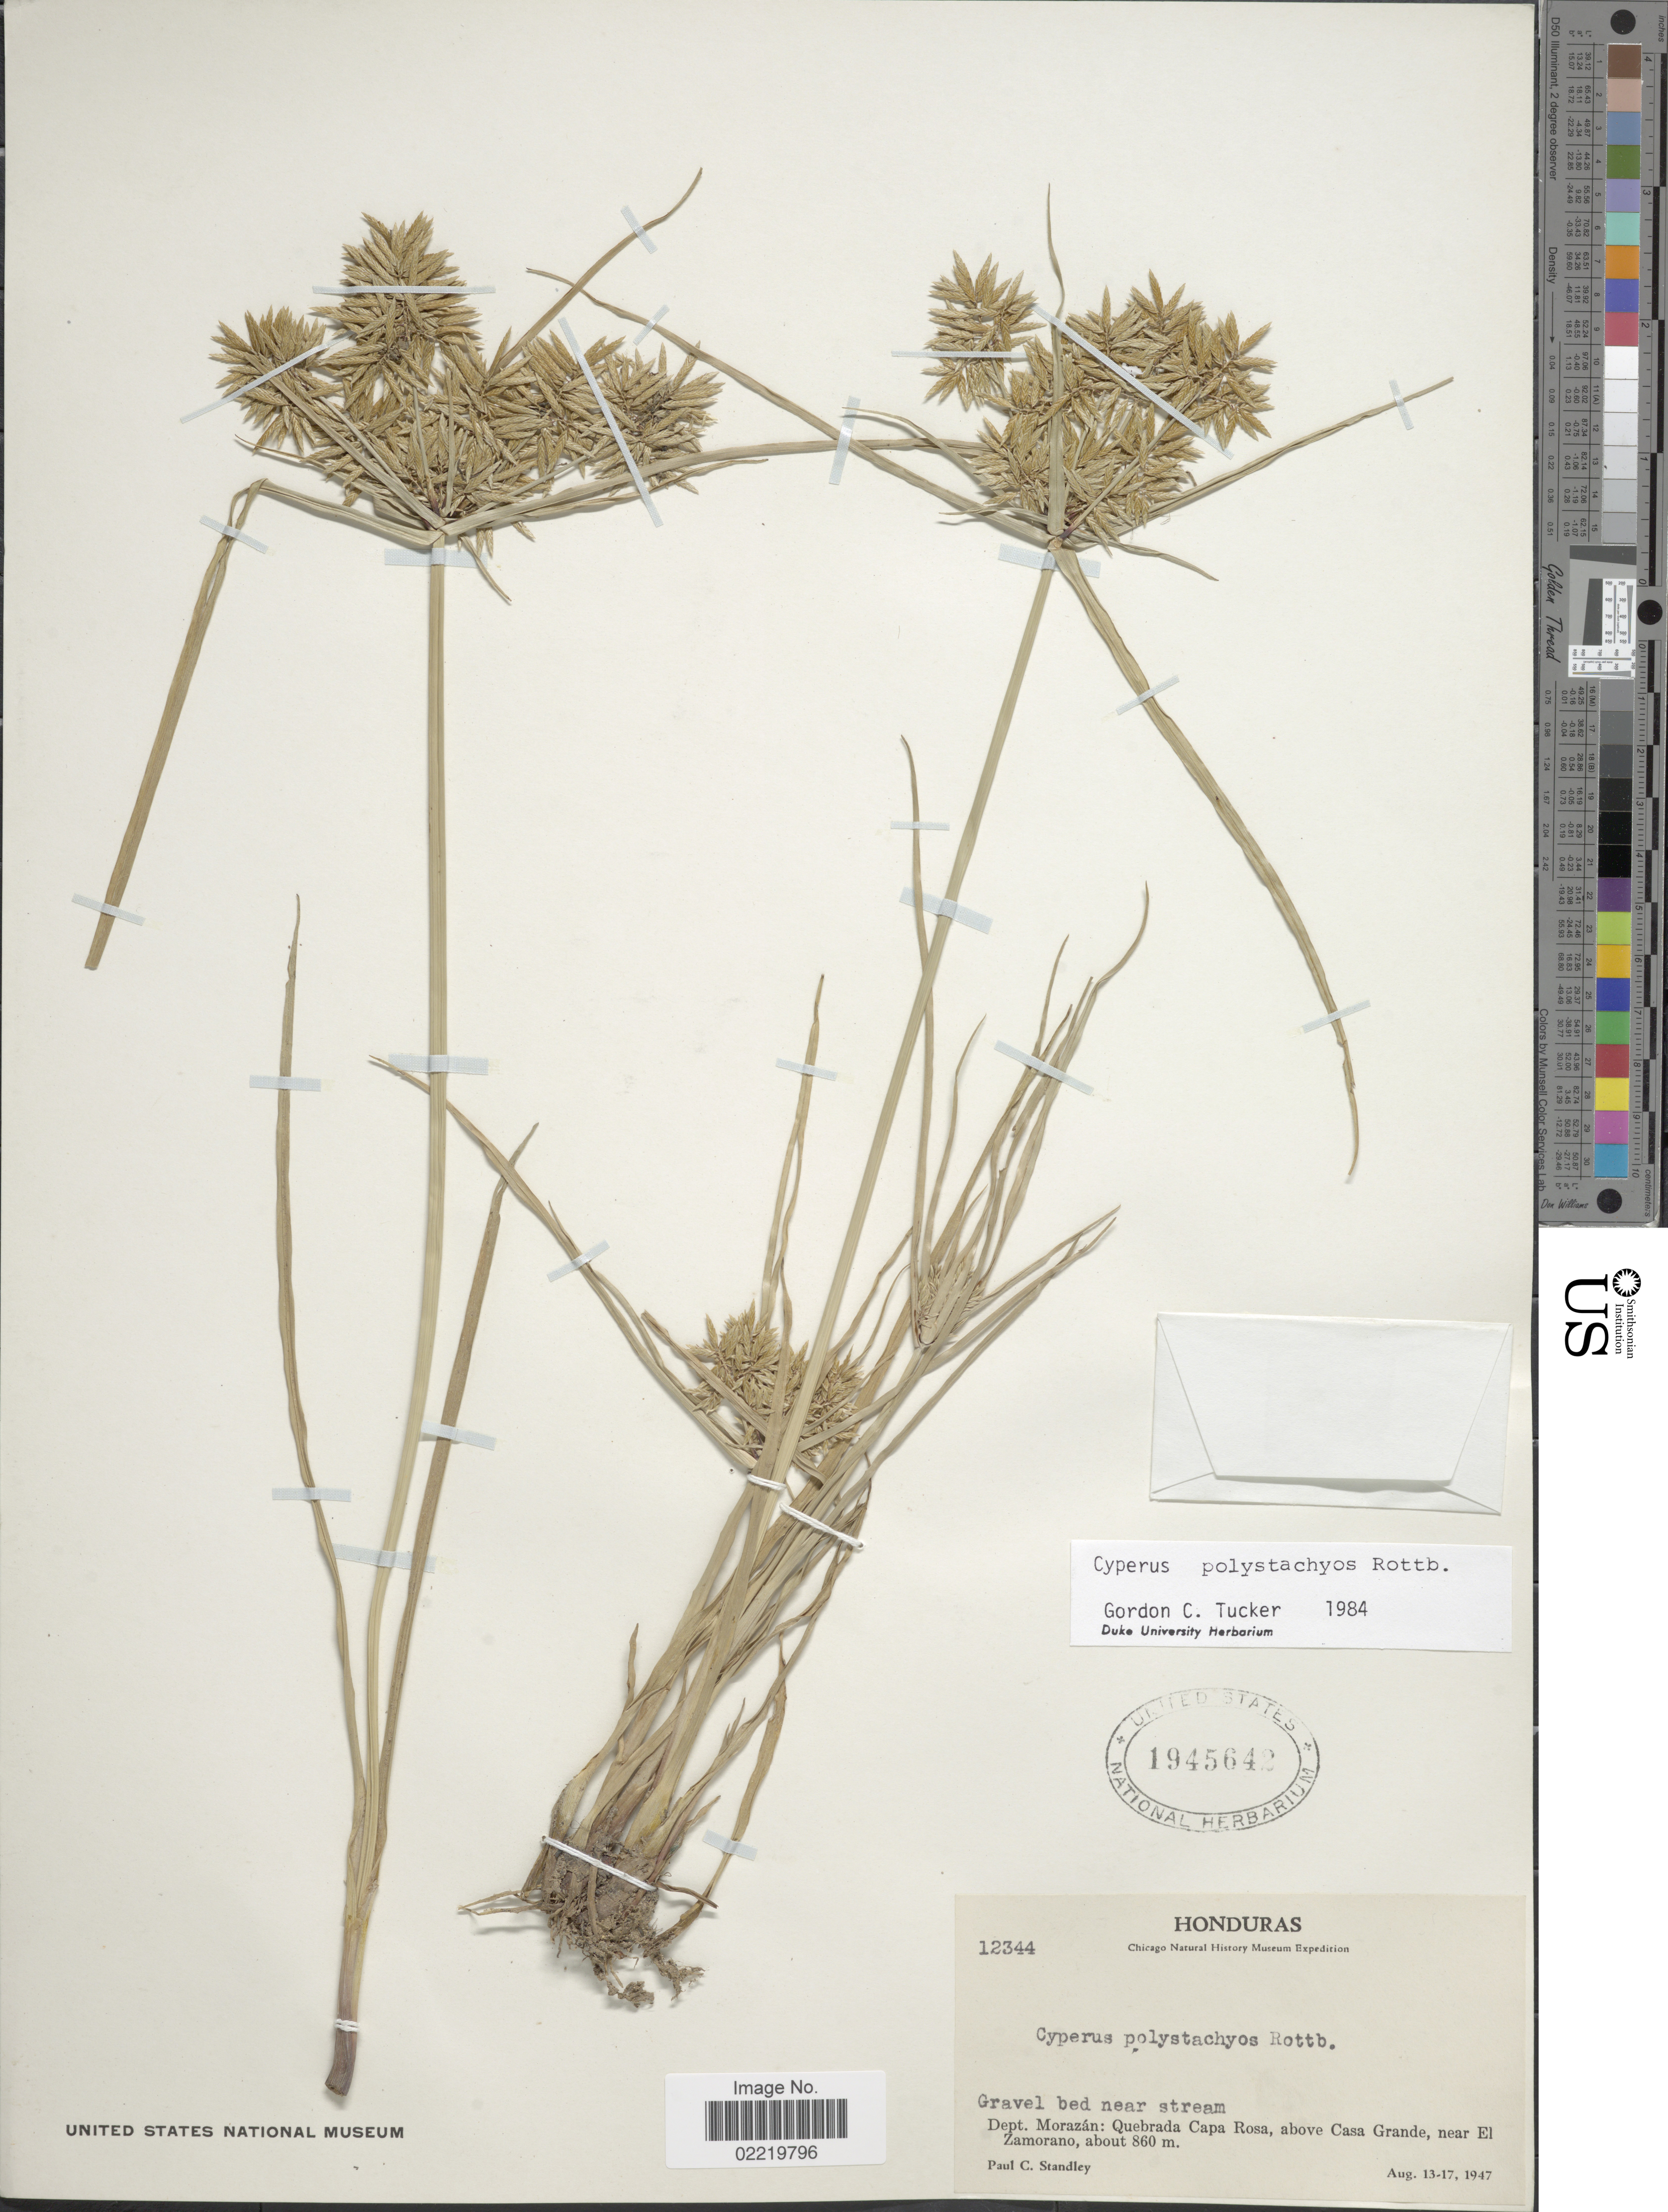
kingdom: Plantae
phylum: Tracheophyta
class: Liliopsida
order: Poales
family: Cyperaceae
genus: Cyperus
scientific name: Cyperus polystachyos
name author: Rottb.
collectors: P. C. Standley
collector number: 12344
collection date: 1947-08-13/1947-08-17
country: Honduras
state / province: Fco. Morazán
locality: Gravel bed near stream, Dept. Morazán: Quebrada Capa Rosa, above Casa Grande, near El Zamorano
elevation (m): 860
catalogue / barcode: US 1945642